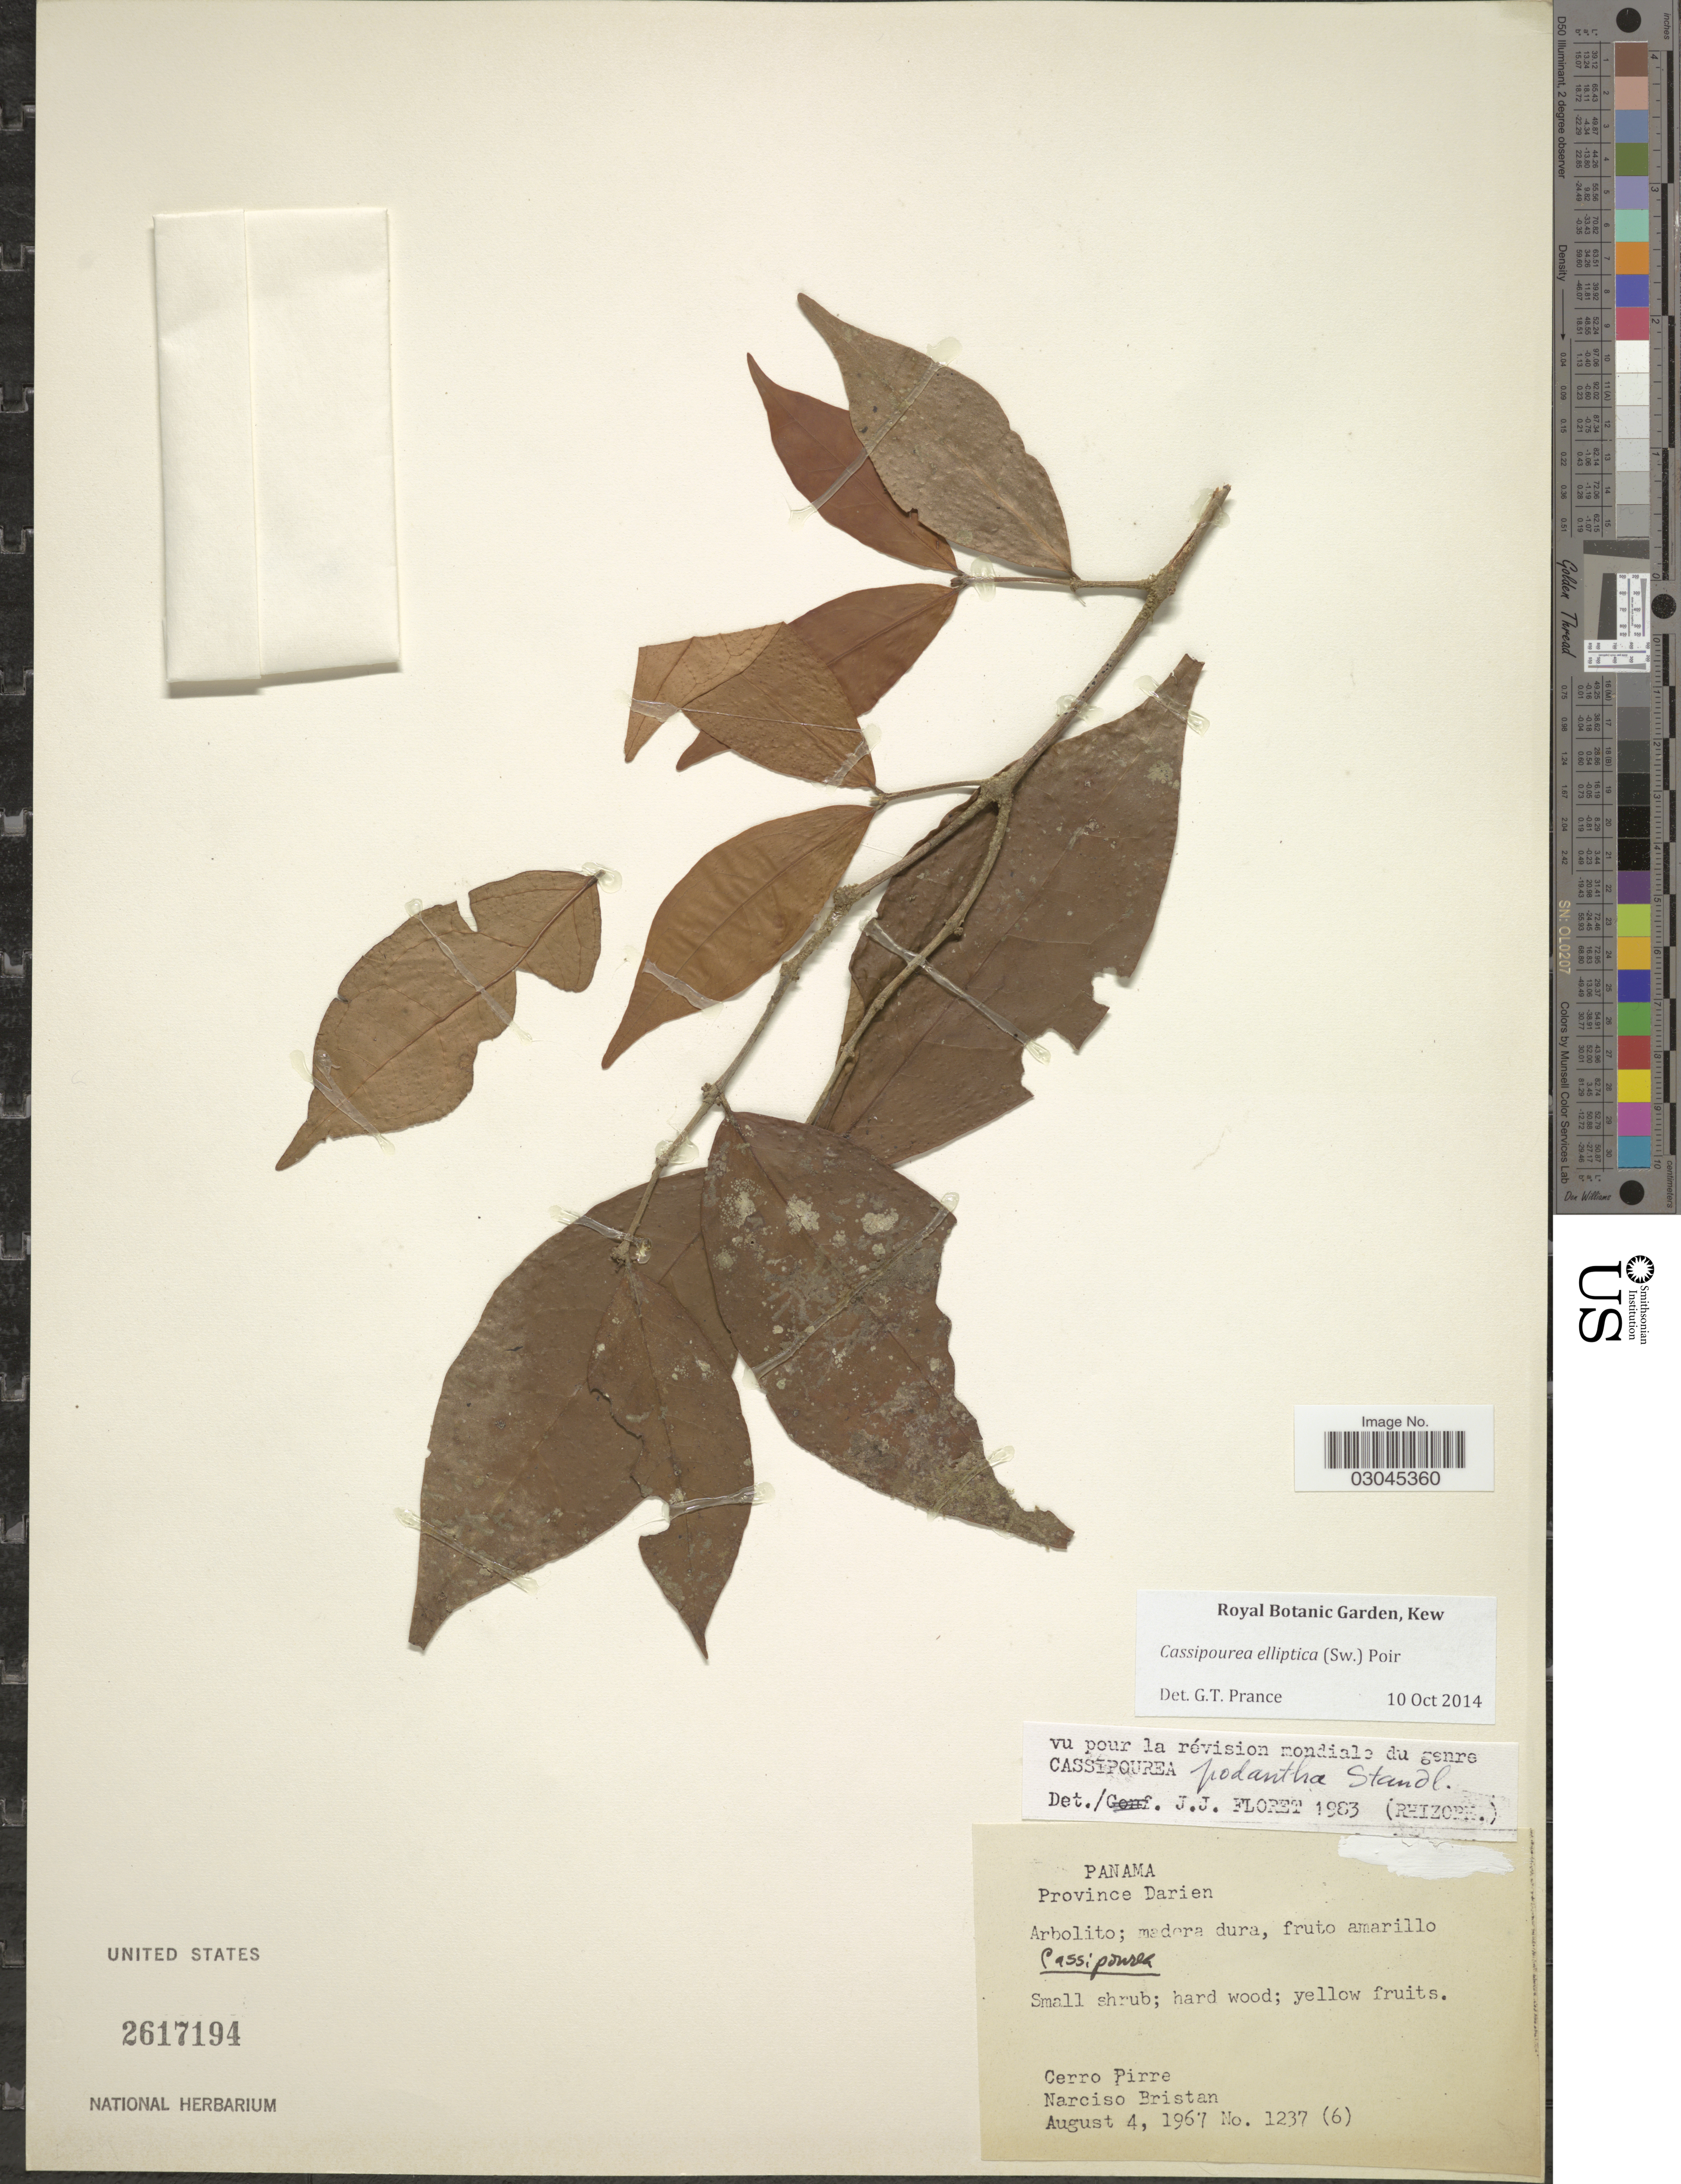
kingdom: Plantae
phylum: Tracheophyta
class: Magnoliopsida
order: Malpighiales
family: Rhizophoraceae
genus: Cassipourea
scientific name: Cassipourea elliptica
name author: (Sw.) Poir.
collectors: N. Bristan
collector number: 1237(6)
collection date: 1967-08-04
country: Panama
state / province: Darién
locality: Province Darien. Cerro Pirre.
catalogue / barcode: US 2617194